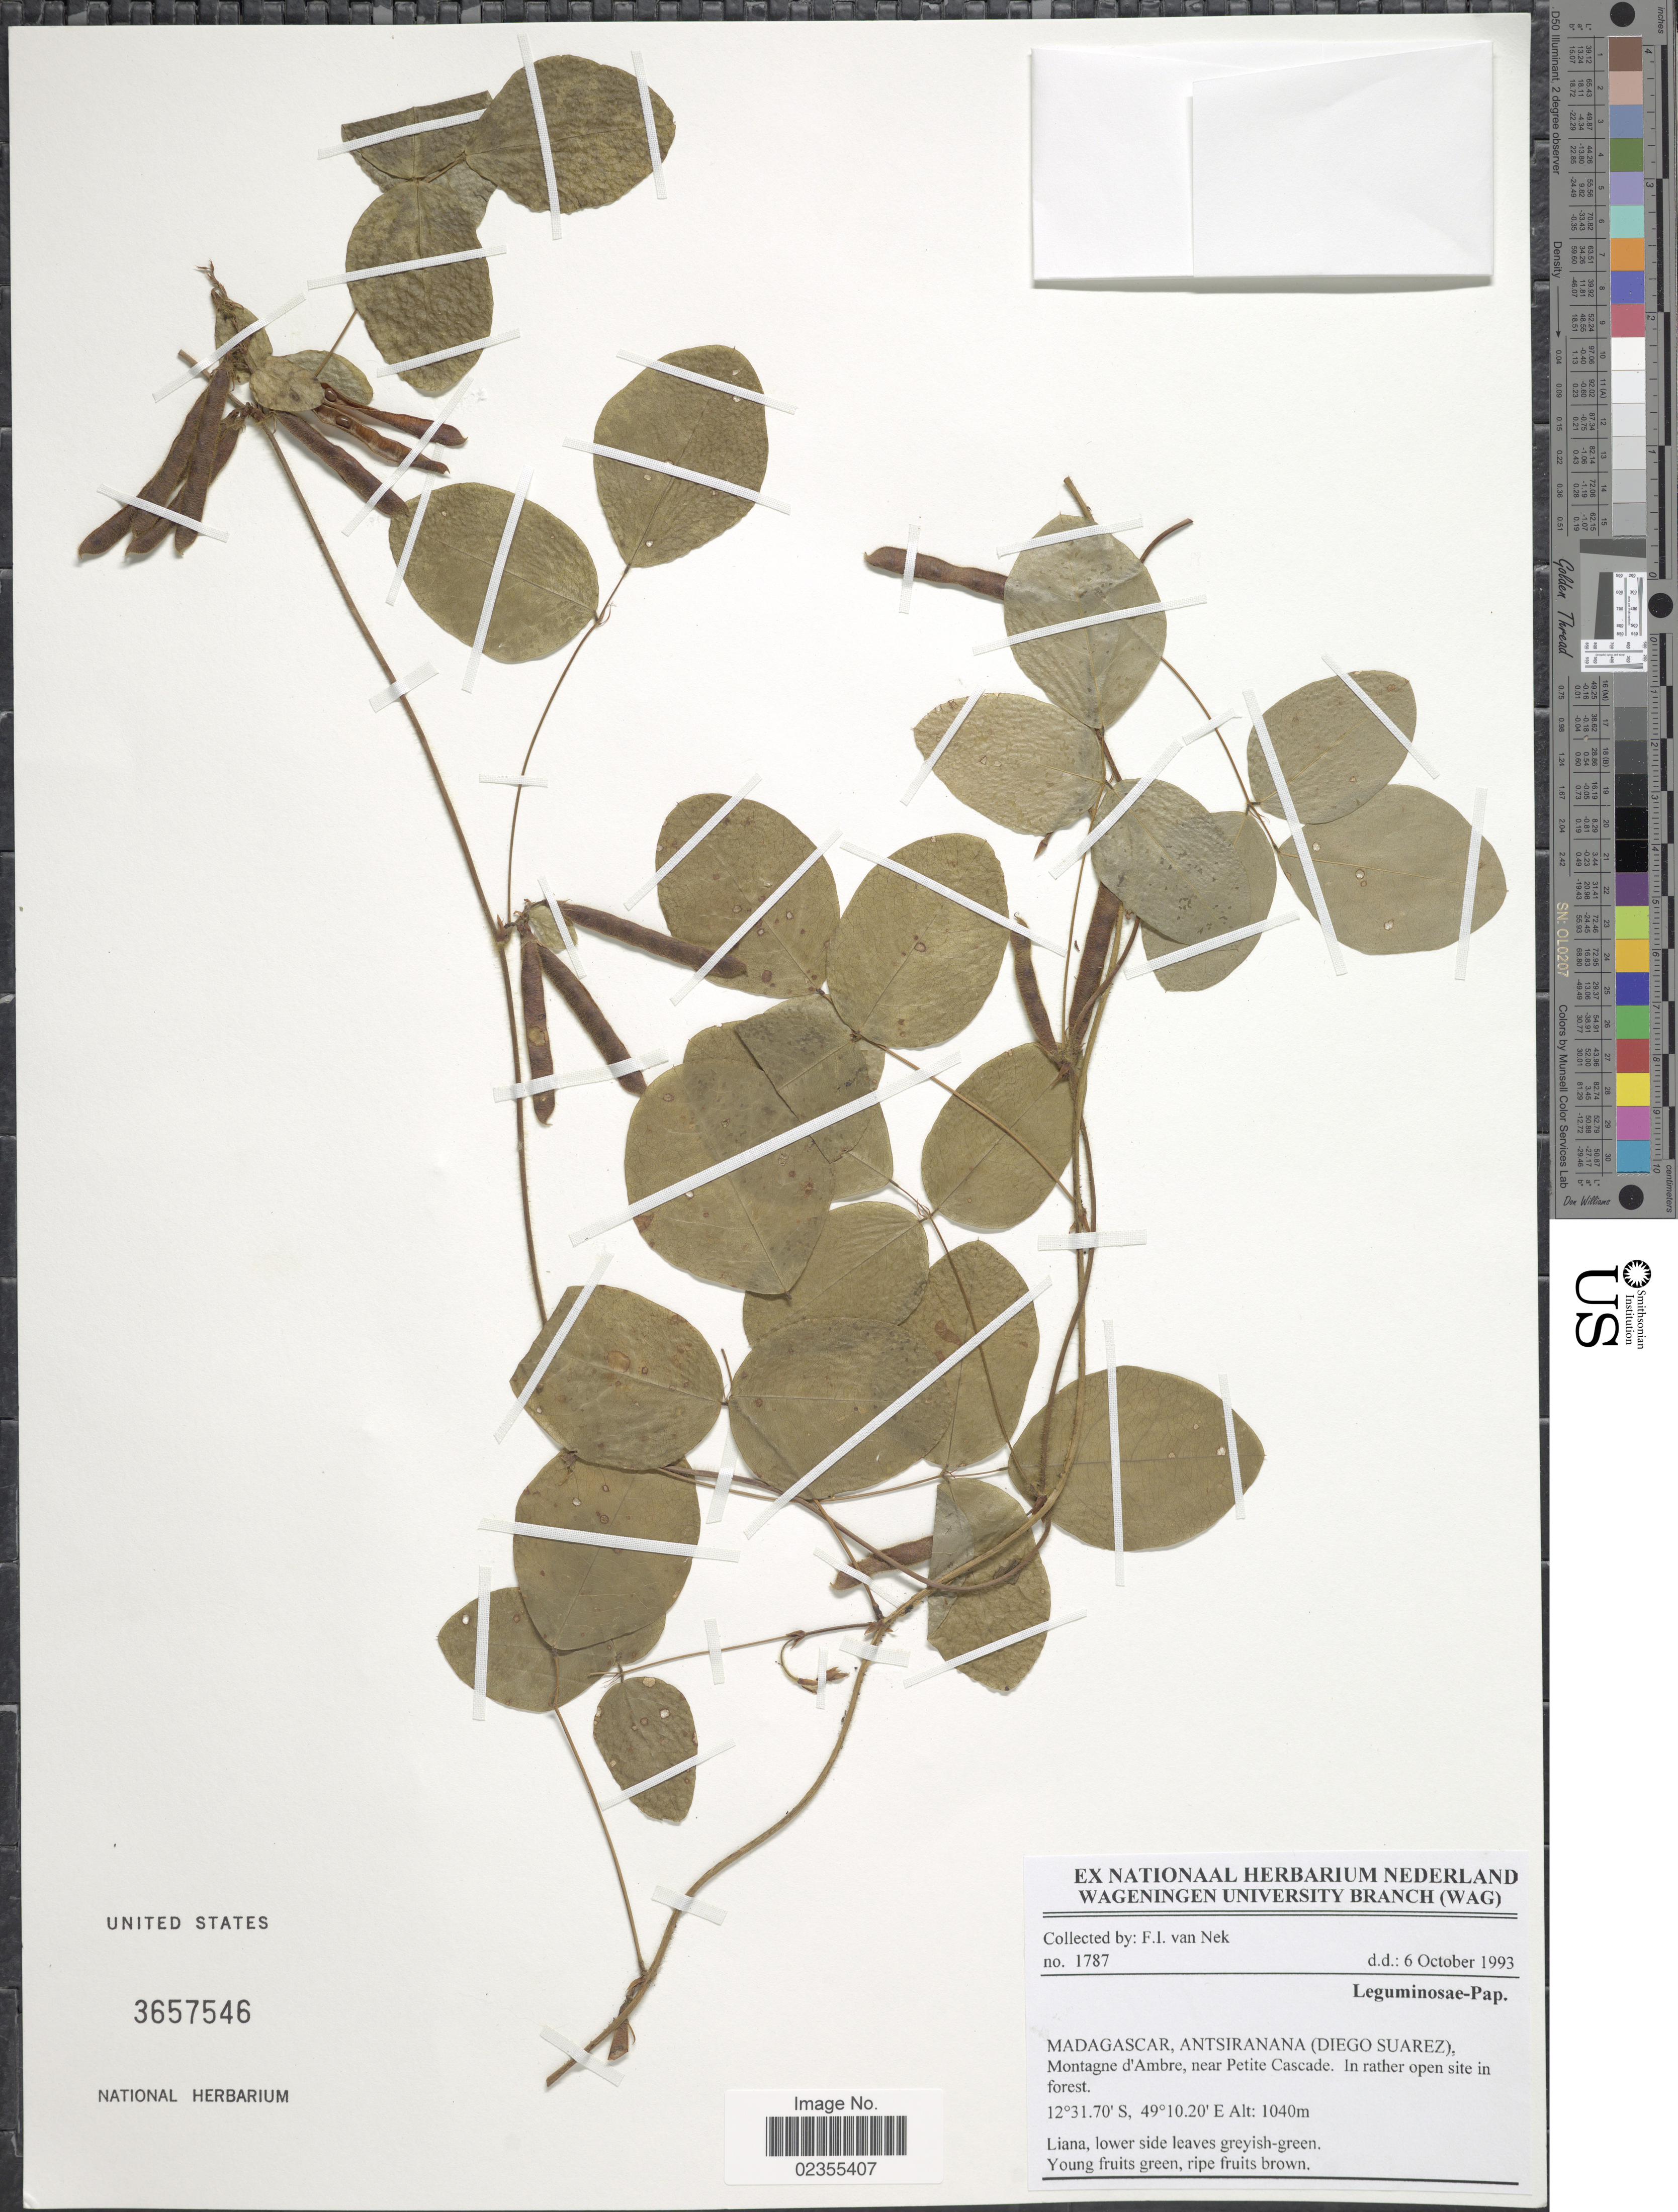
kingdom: Plantae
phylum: Tracheophyta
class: Magnoliopsida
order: Fabales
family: Fabaceae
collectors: F. van Nek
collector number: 1787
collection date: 1993-10-06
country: Madagascar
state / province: Diana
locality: (Diego Suarez), Montagne d'Ambre, near Petite Cascade. In rather open site in forest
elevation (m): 1040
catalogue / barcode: US 3657546